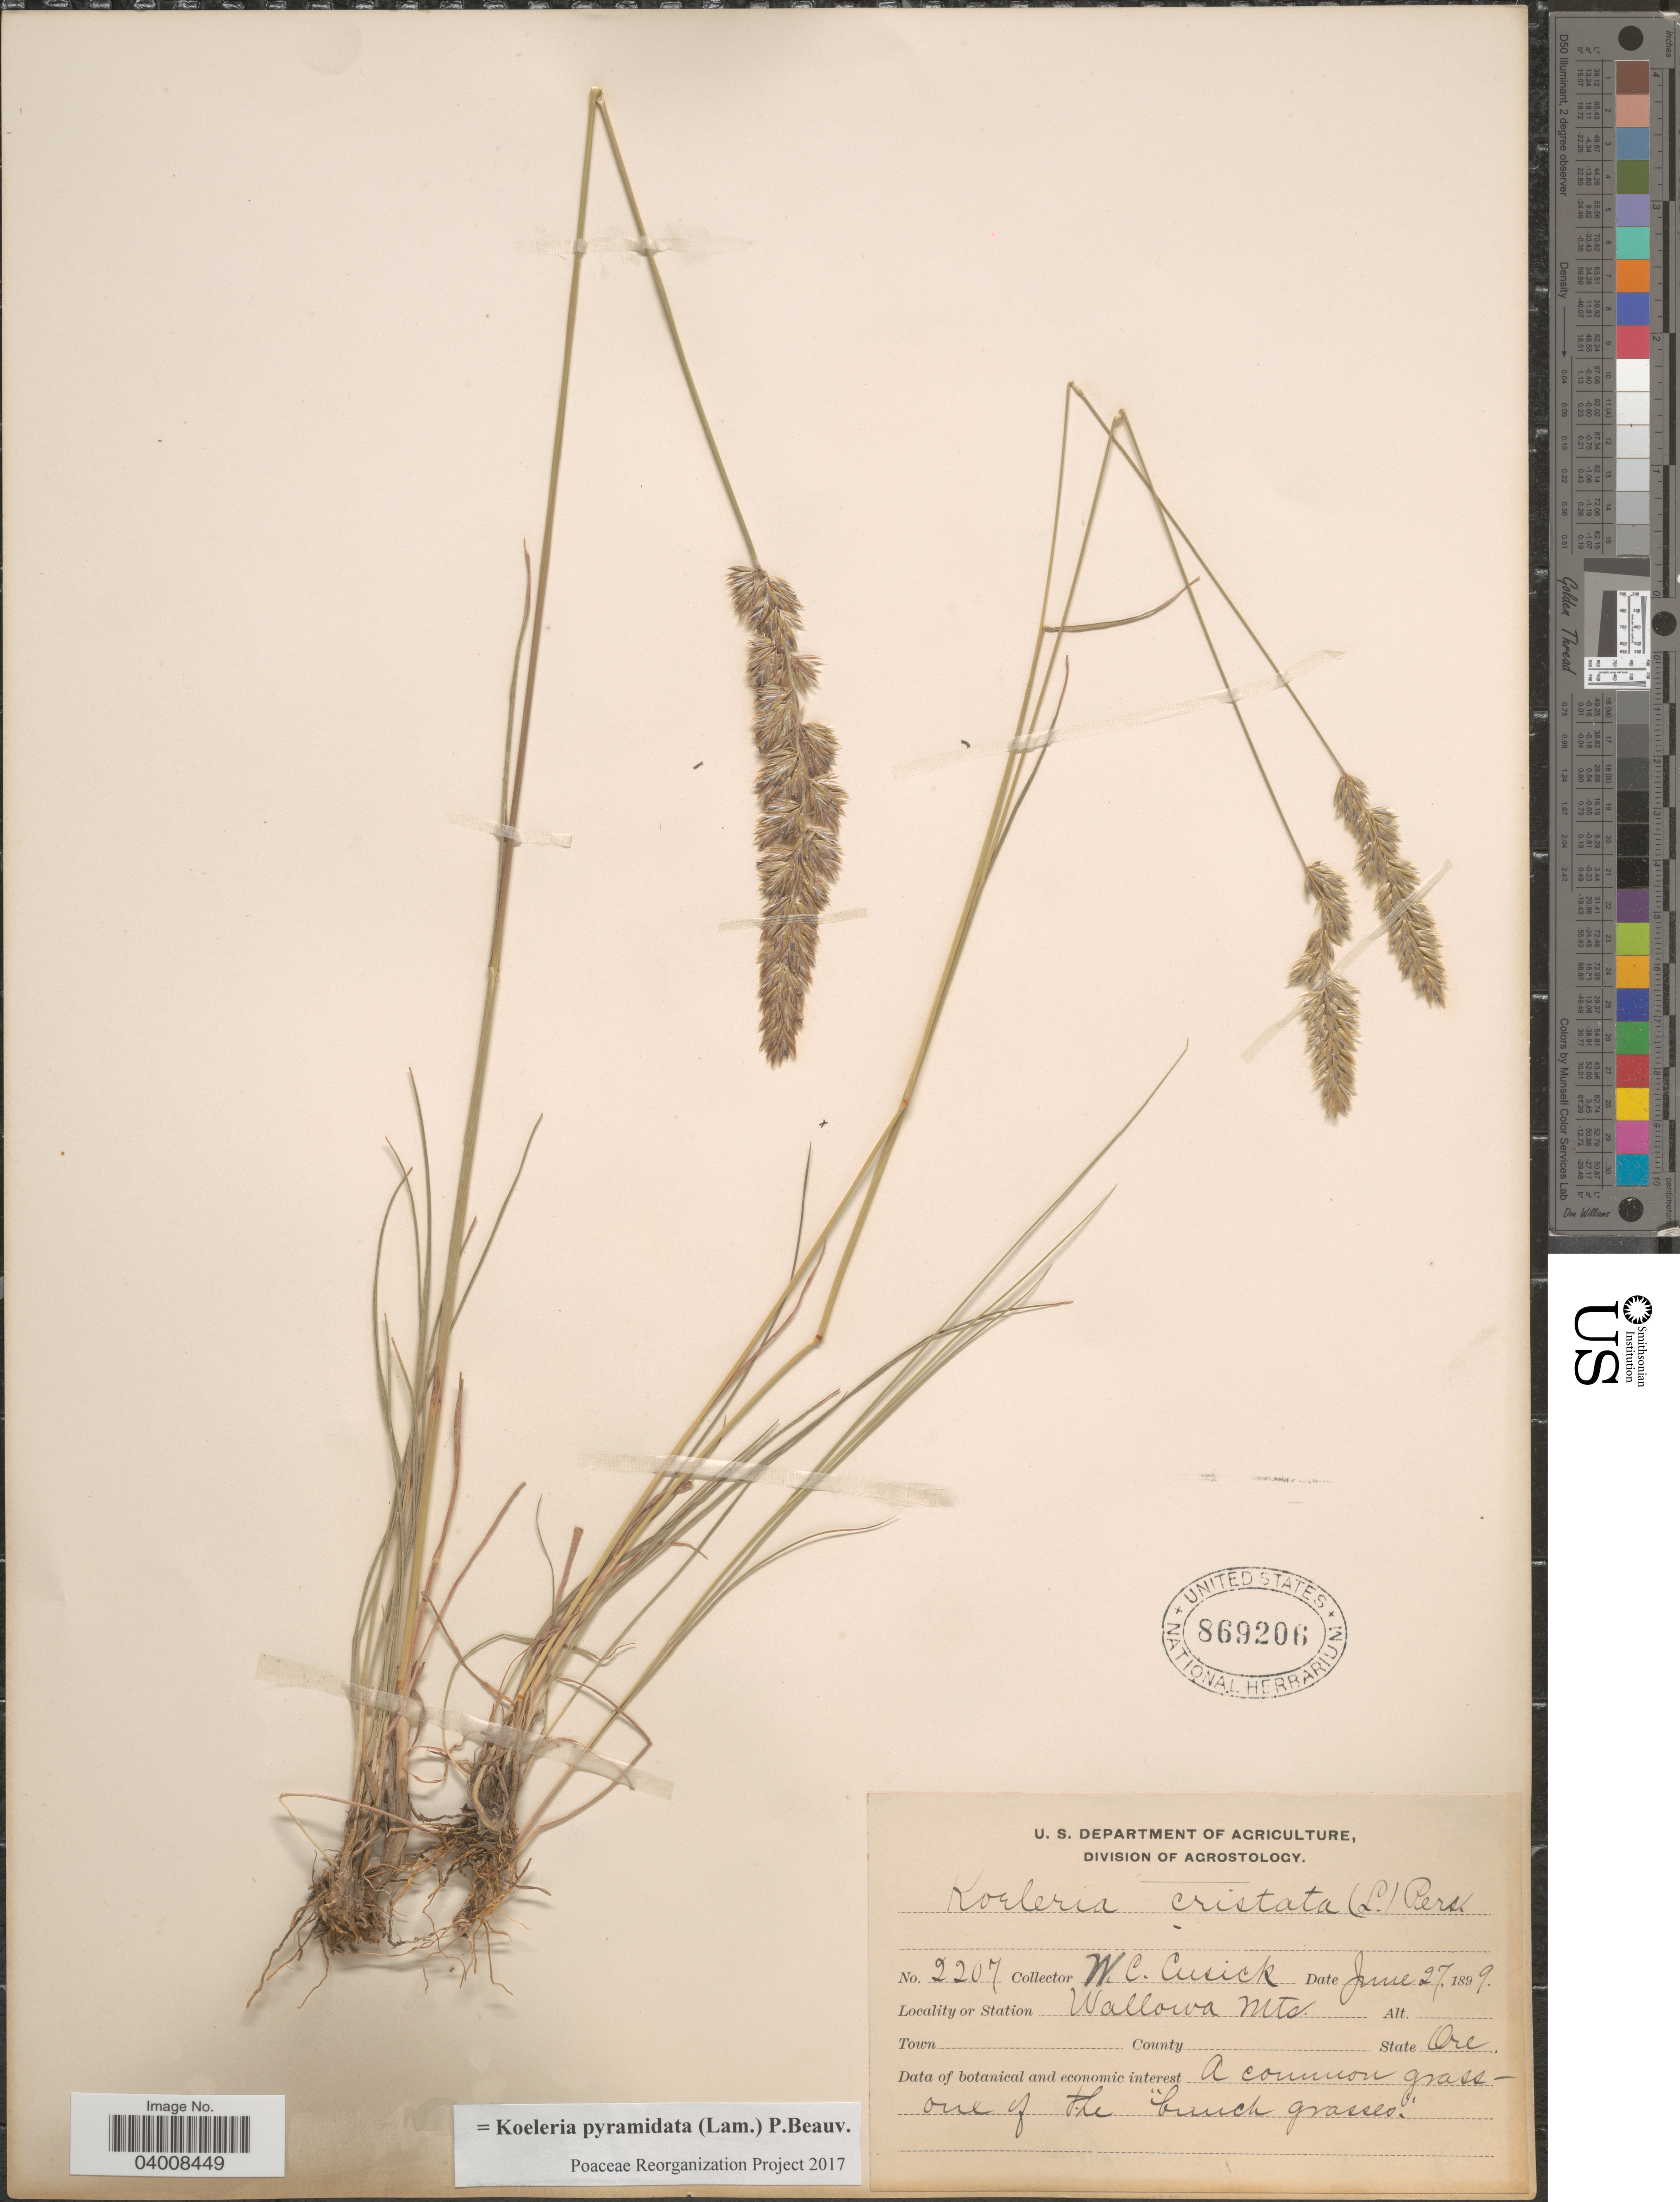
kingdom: Plantae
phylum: Tracheophyta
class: Liliopsida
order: Poales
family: Poaceae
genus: Koeleria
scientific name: Koeleria pyramidata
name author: (Lam.) P. Beauv.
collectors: W. C. Cusick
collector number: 2207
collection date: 1899-06-27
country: United States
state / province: Oregon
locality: Station Wallowa Mts.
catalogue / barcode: US 869206